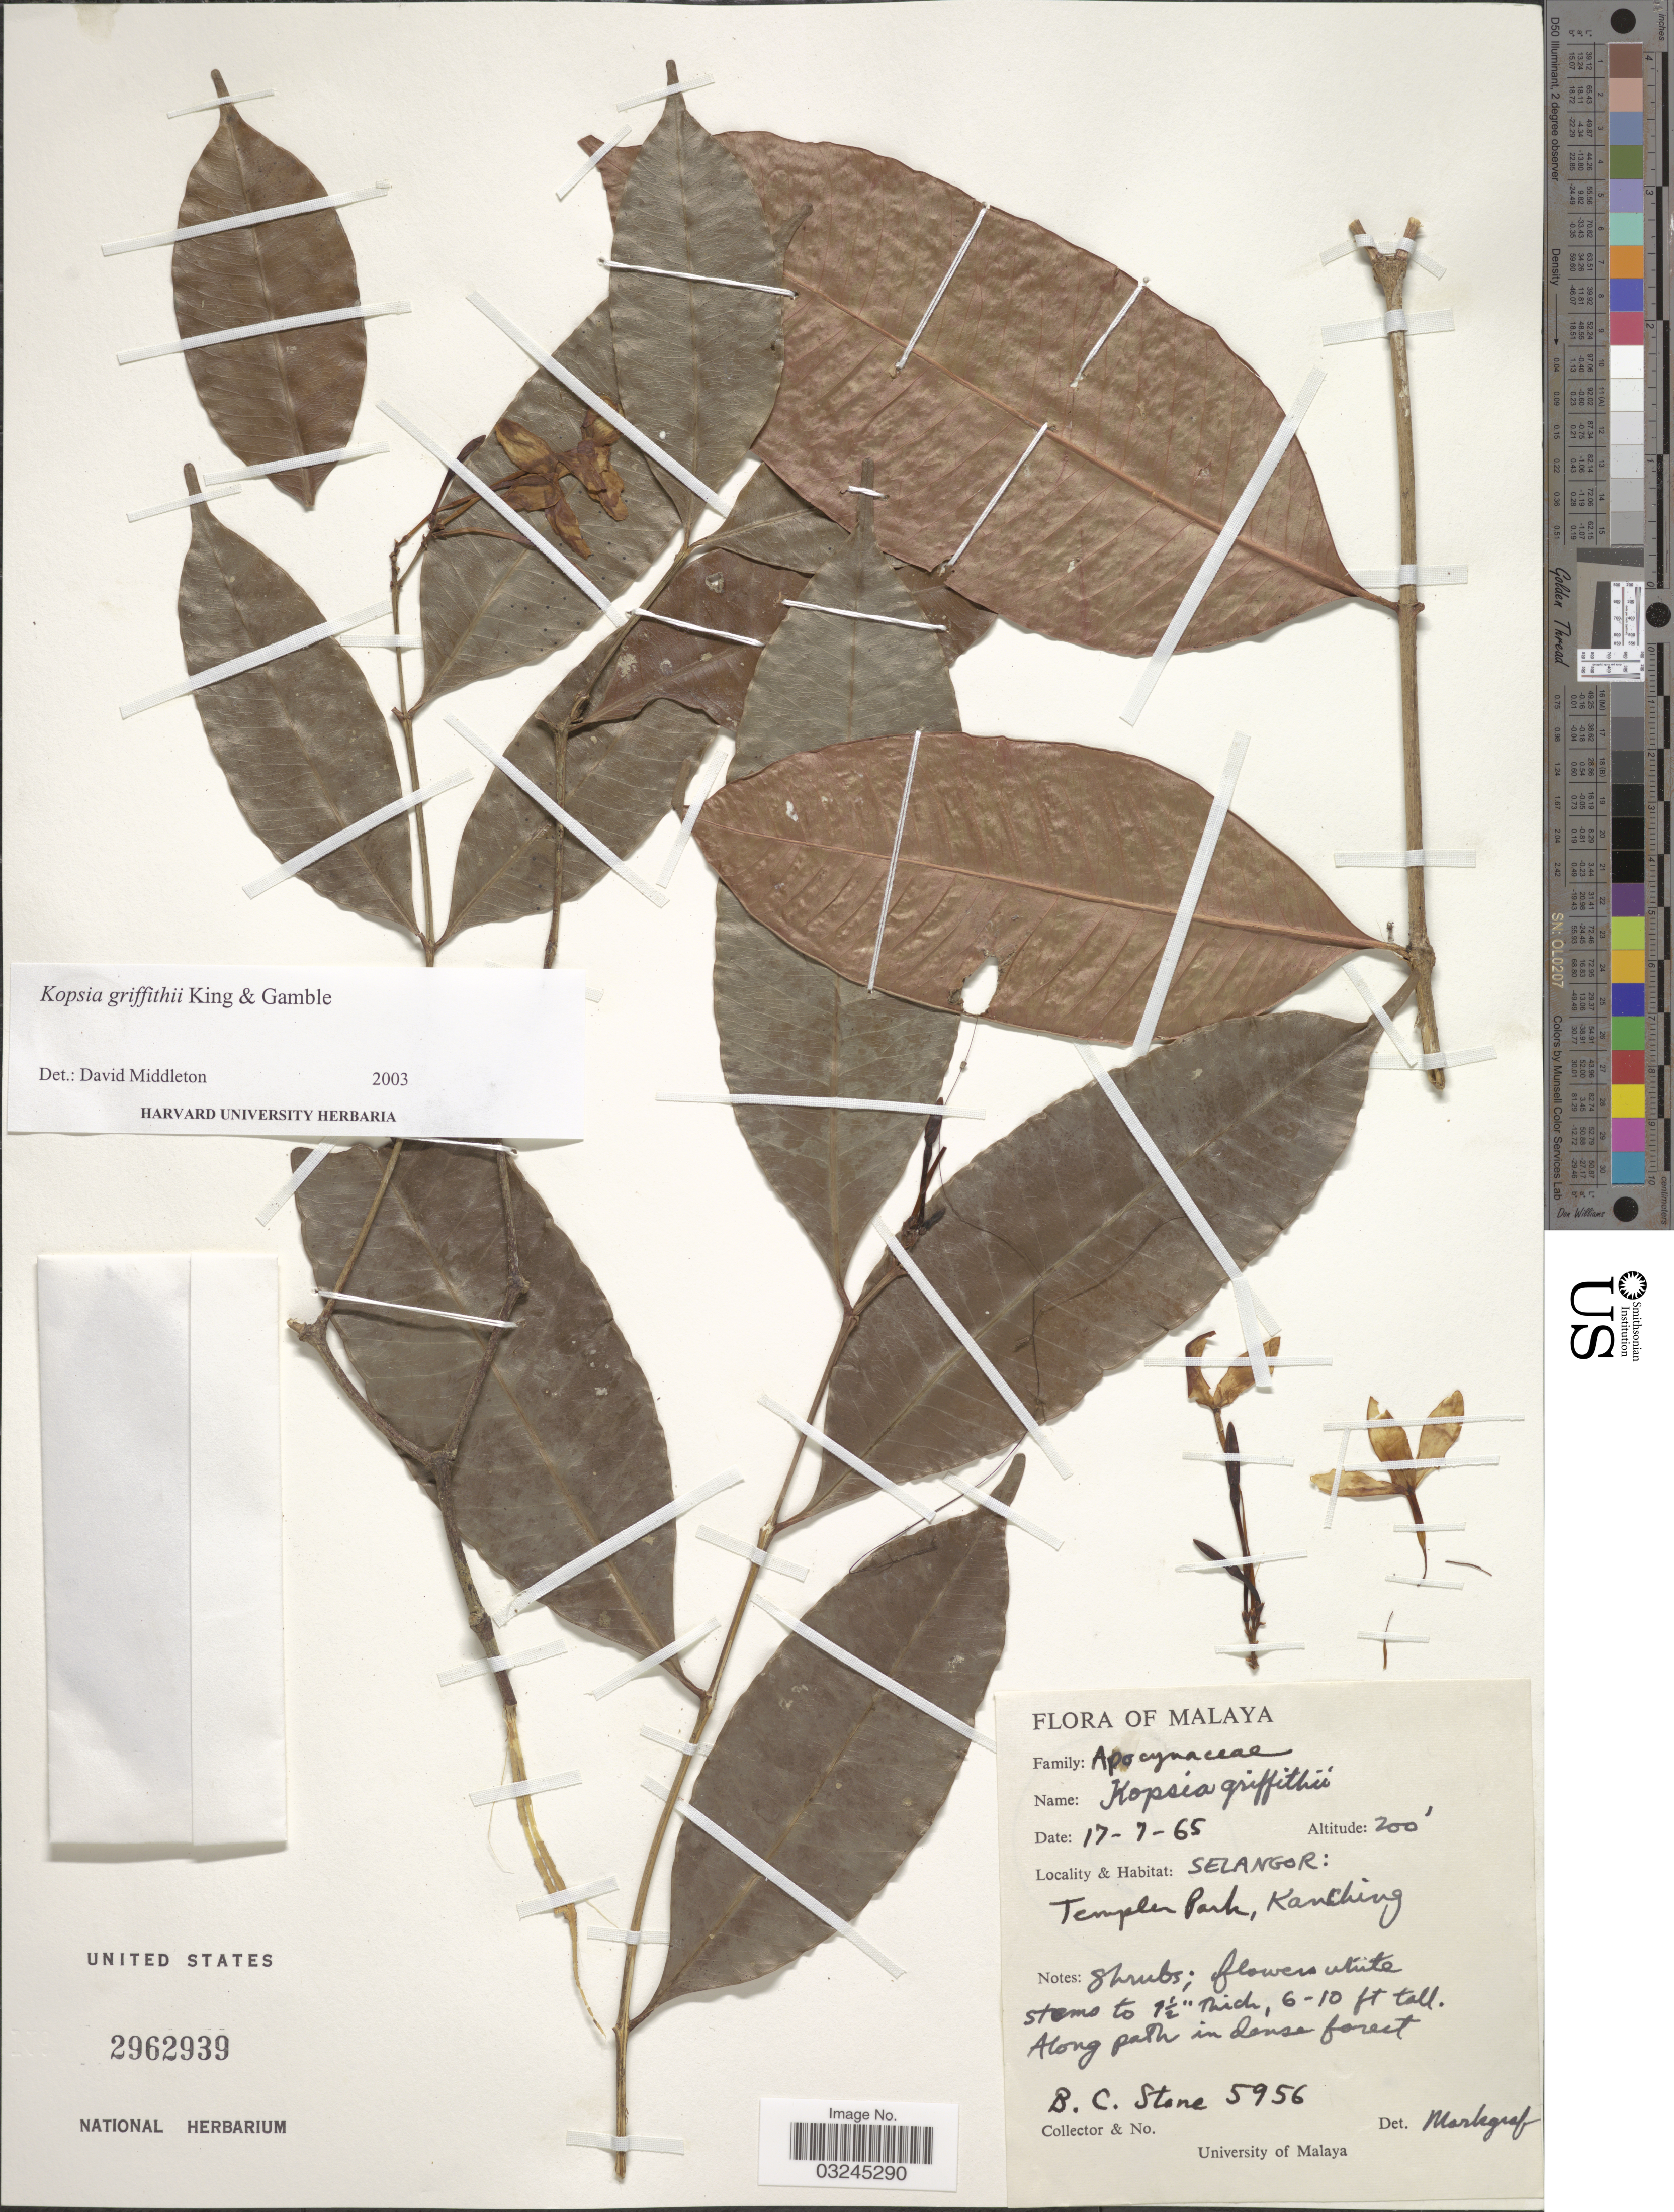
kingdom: Plantae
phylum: Tracheophyta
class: Magnoliopsida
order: Gentianales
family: Apocynaceae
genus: Kopsia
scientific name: Kopsia griffithii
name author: King & Gamble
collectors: B. C. Stone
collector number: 5956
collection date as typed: Transcribed d/m/y: 17/7/65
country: Malaysia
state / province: Selangor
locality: Malaya. Templer [interpreted] Park, Kanching.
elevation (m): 61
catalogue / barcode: US 2962939